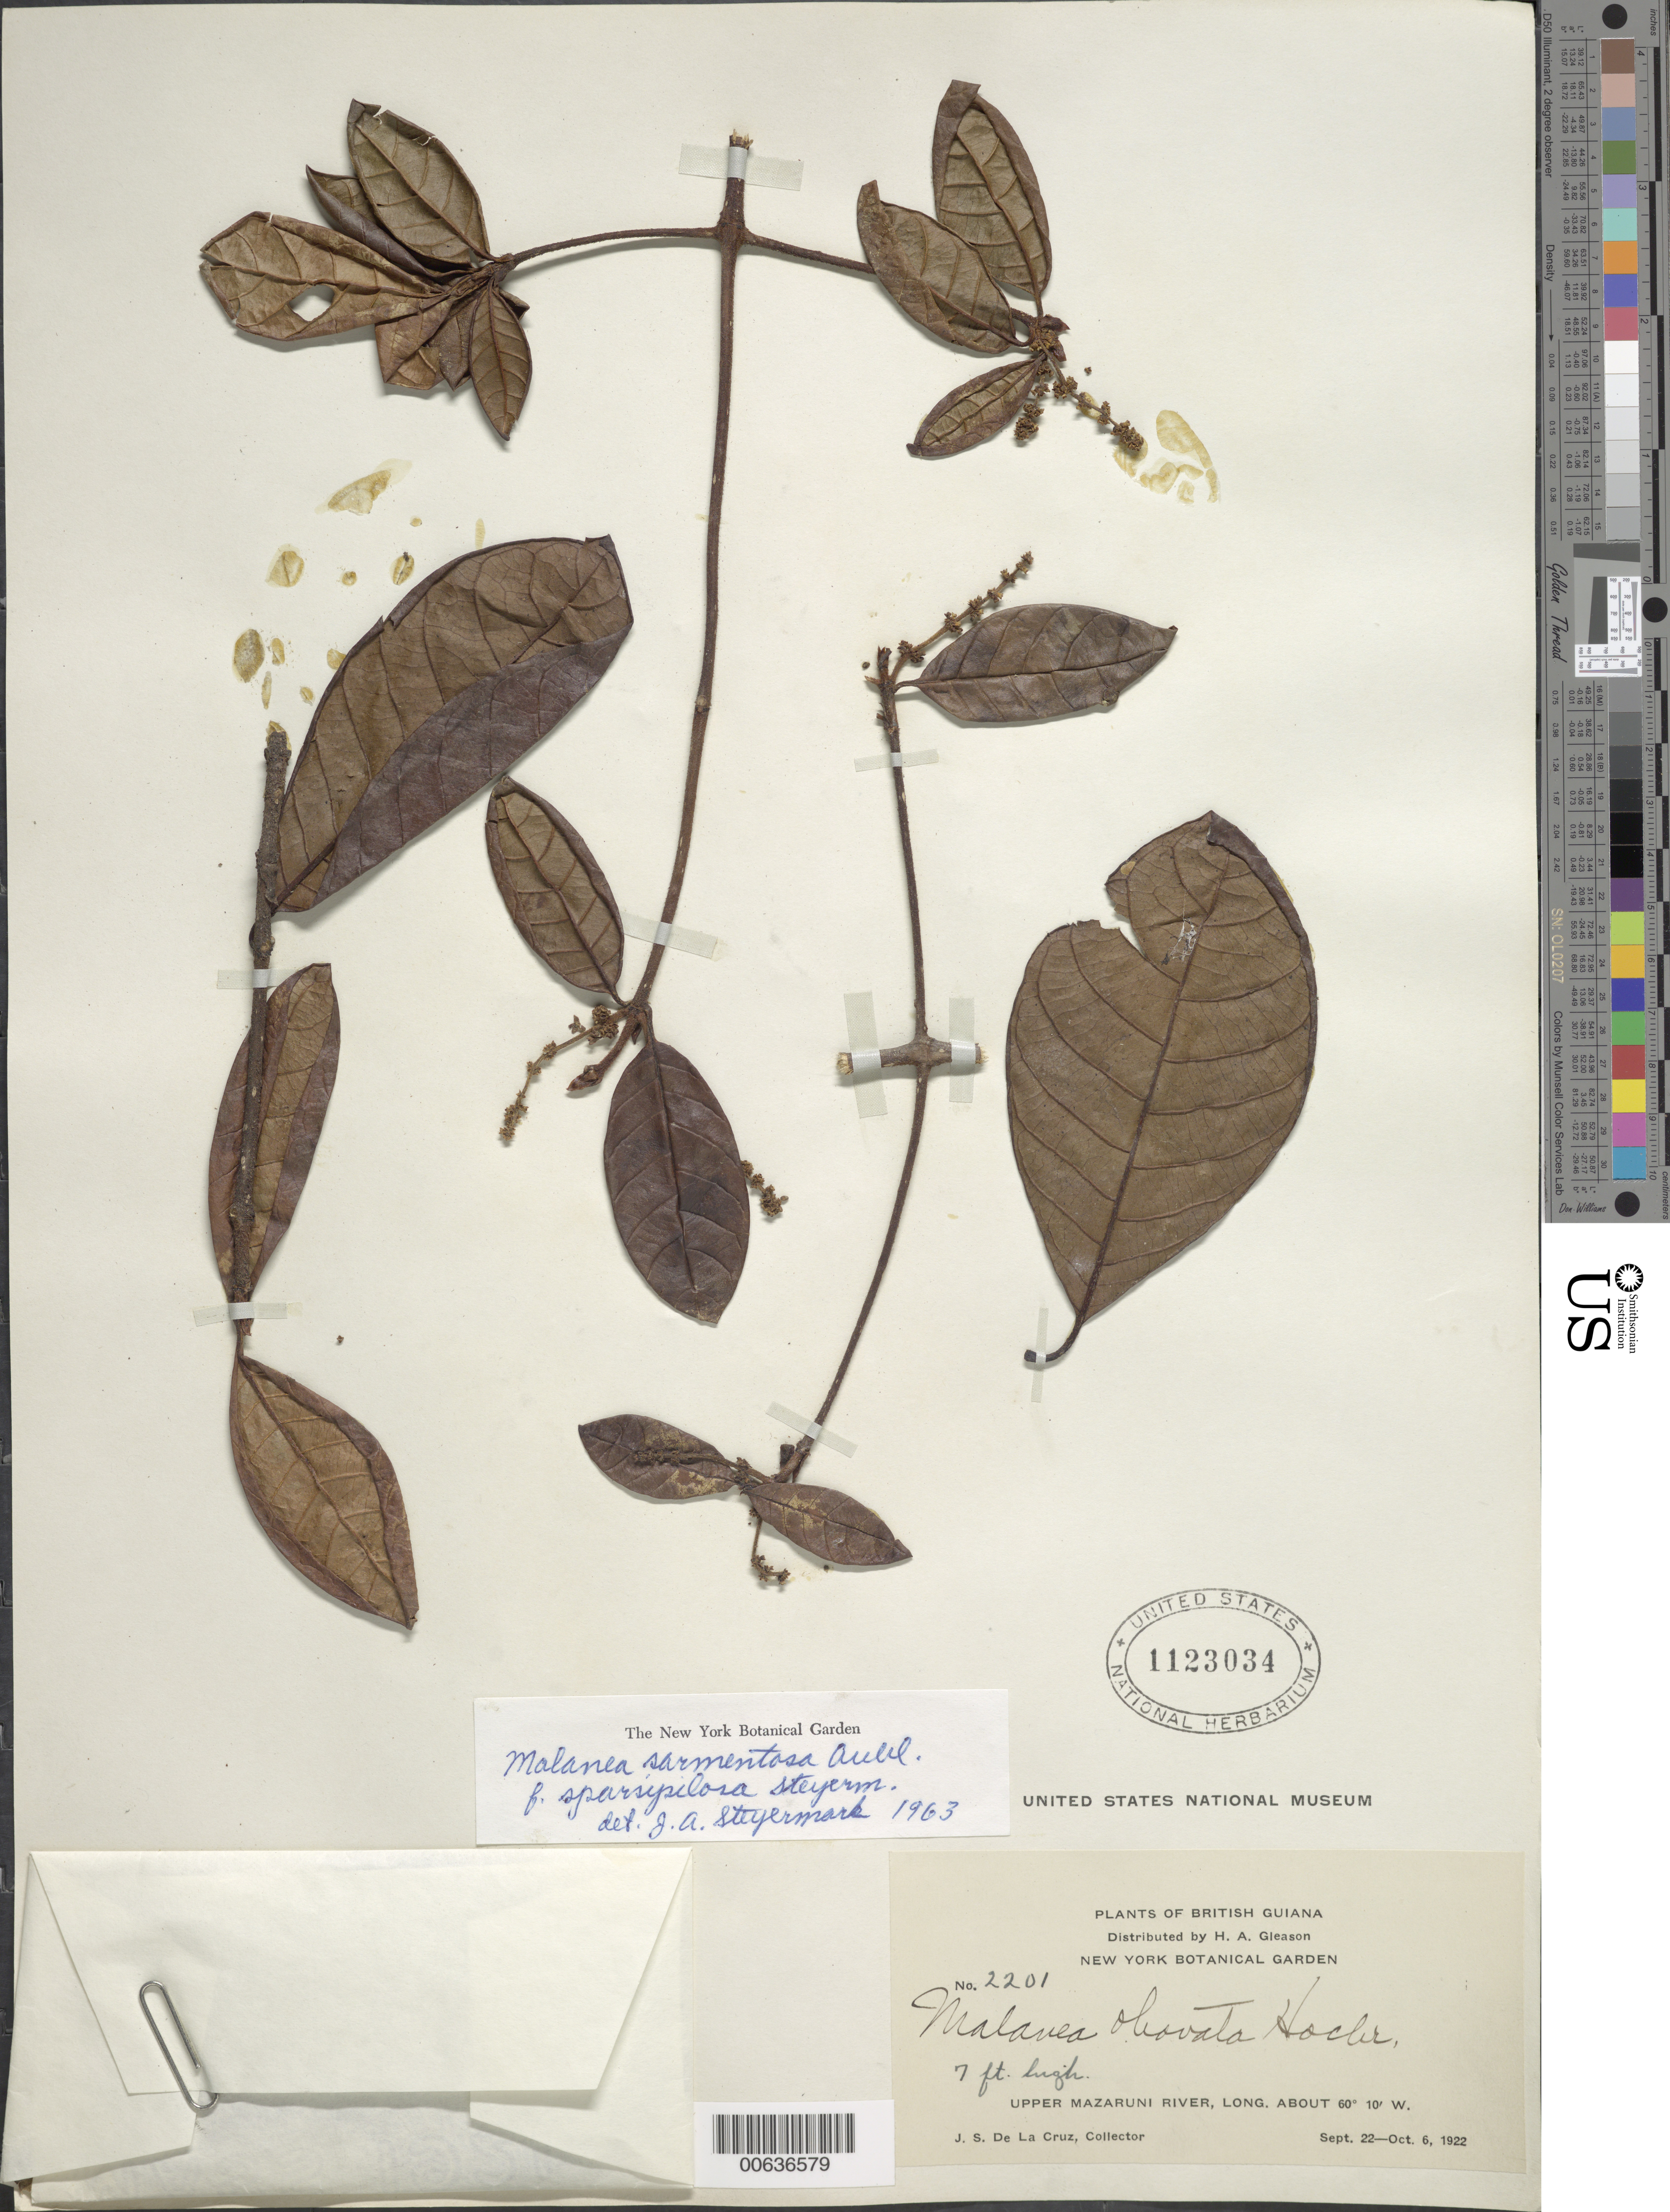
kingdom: Plantae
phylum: Tracheophyta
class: Magnoliopsida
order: Gentianales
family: Rubiaceae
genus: Malanea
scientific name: Malanea sarmentosa f. sparsipilosa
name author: Steyerm.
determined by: Steyermark, Julian A., (VEN)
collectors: J. S. de la Cruz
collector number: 2201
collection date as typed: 22-Sep-22 to 6-Oct-22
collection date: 1922-09-22/1922-10-06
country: Guyana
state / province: Cuyuni-Mazaruni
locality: Upper Mazaruni R.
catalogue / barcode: US 1123034